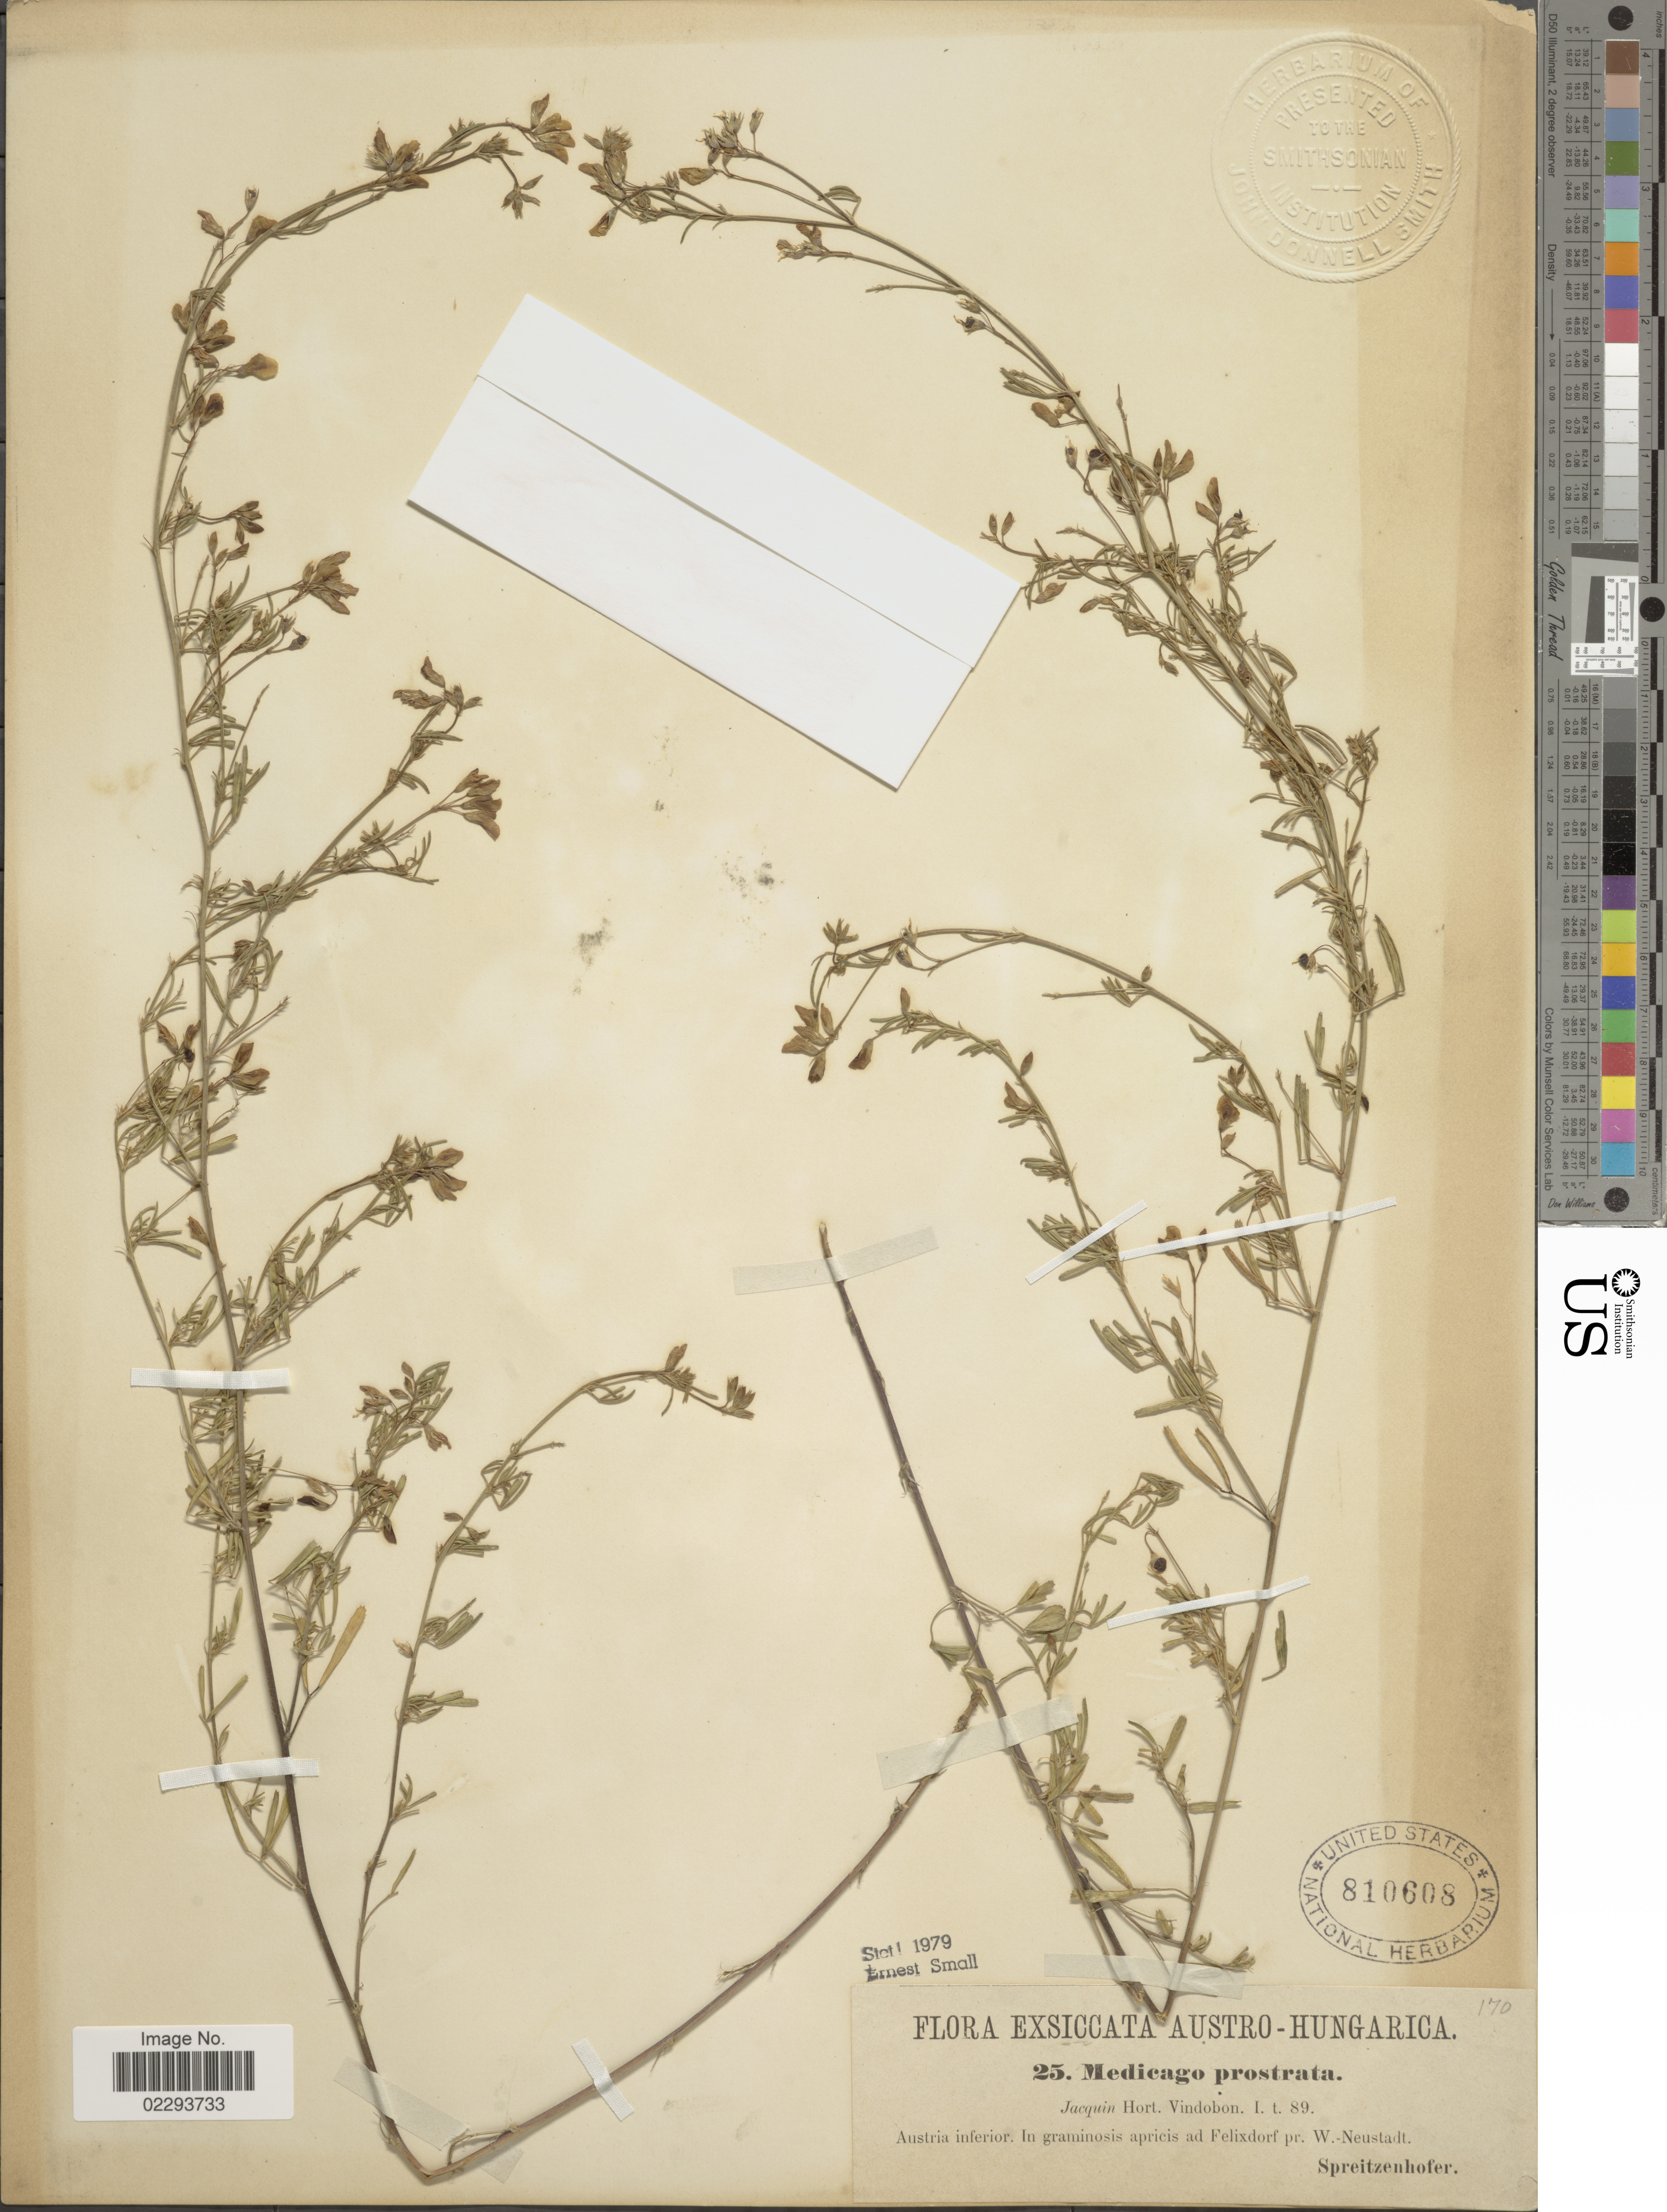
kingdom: Plantae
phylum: Tracheophyta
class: Magnoliopsida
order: Fabales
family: Fabaceae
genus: Medicago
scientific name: Medicago prostrata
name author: Jacq.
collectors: Spreitzenhofer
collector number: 25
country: Austria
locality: Austria inferior, In graminosis apricis ad Felixdorf pr. W.-Neustadt.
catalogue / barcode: US 810608